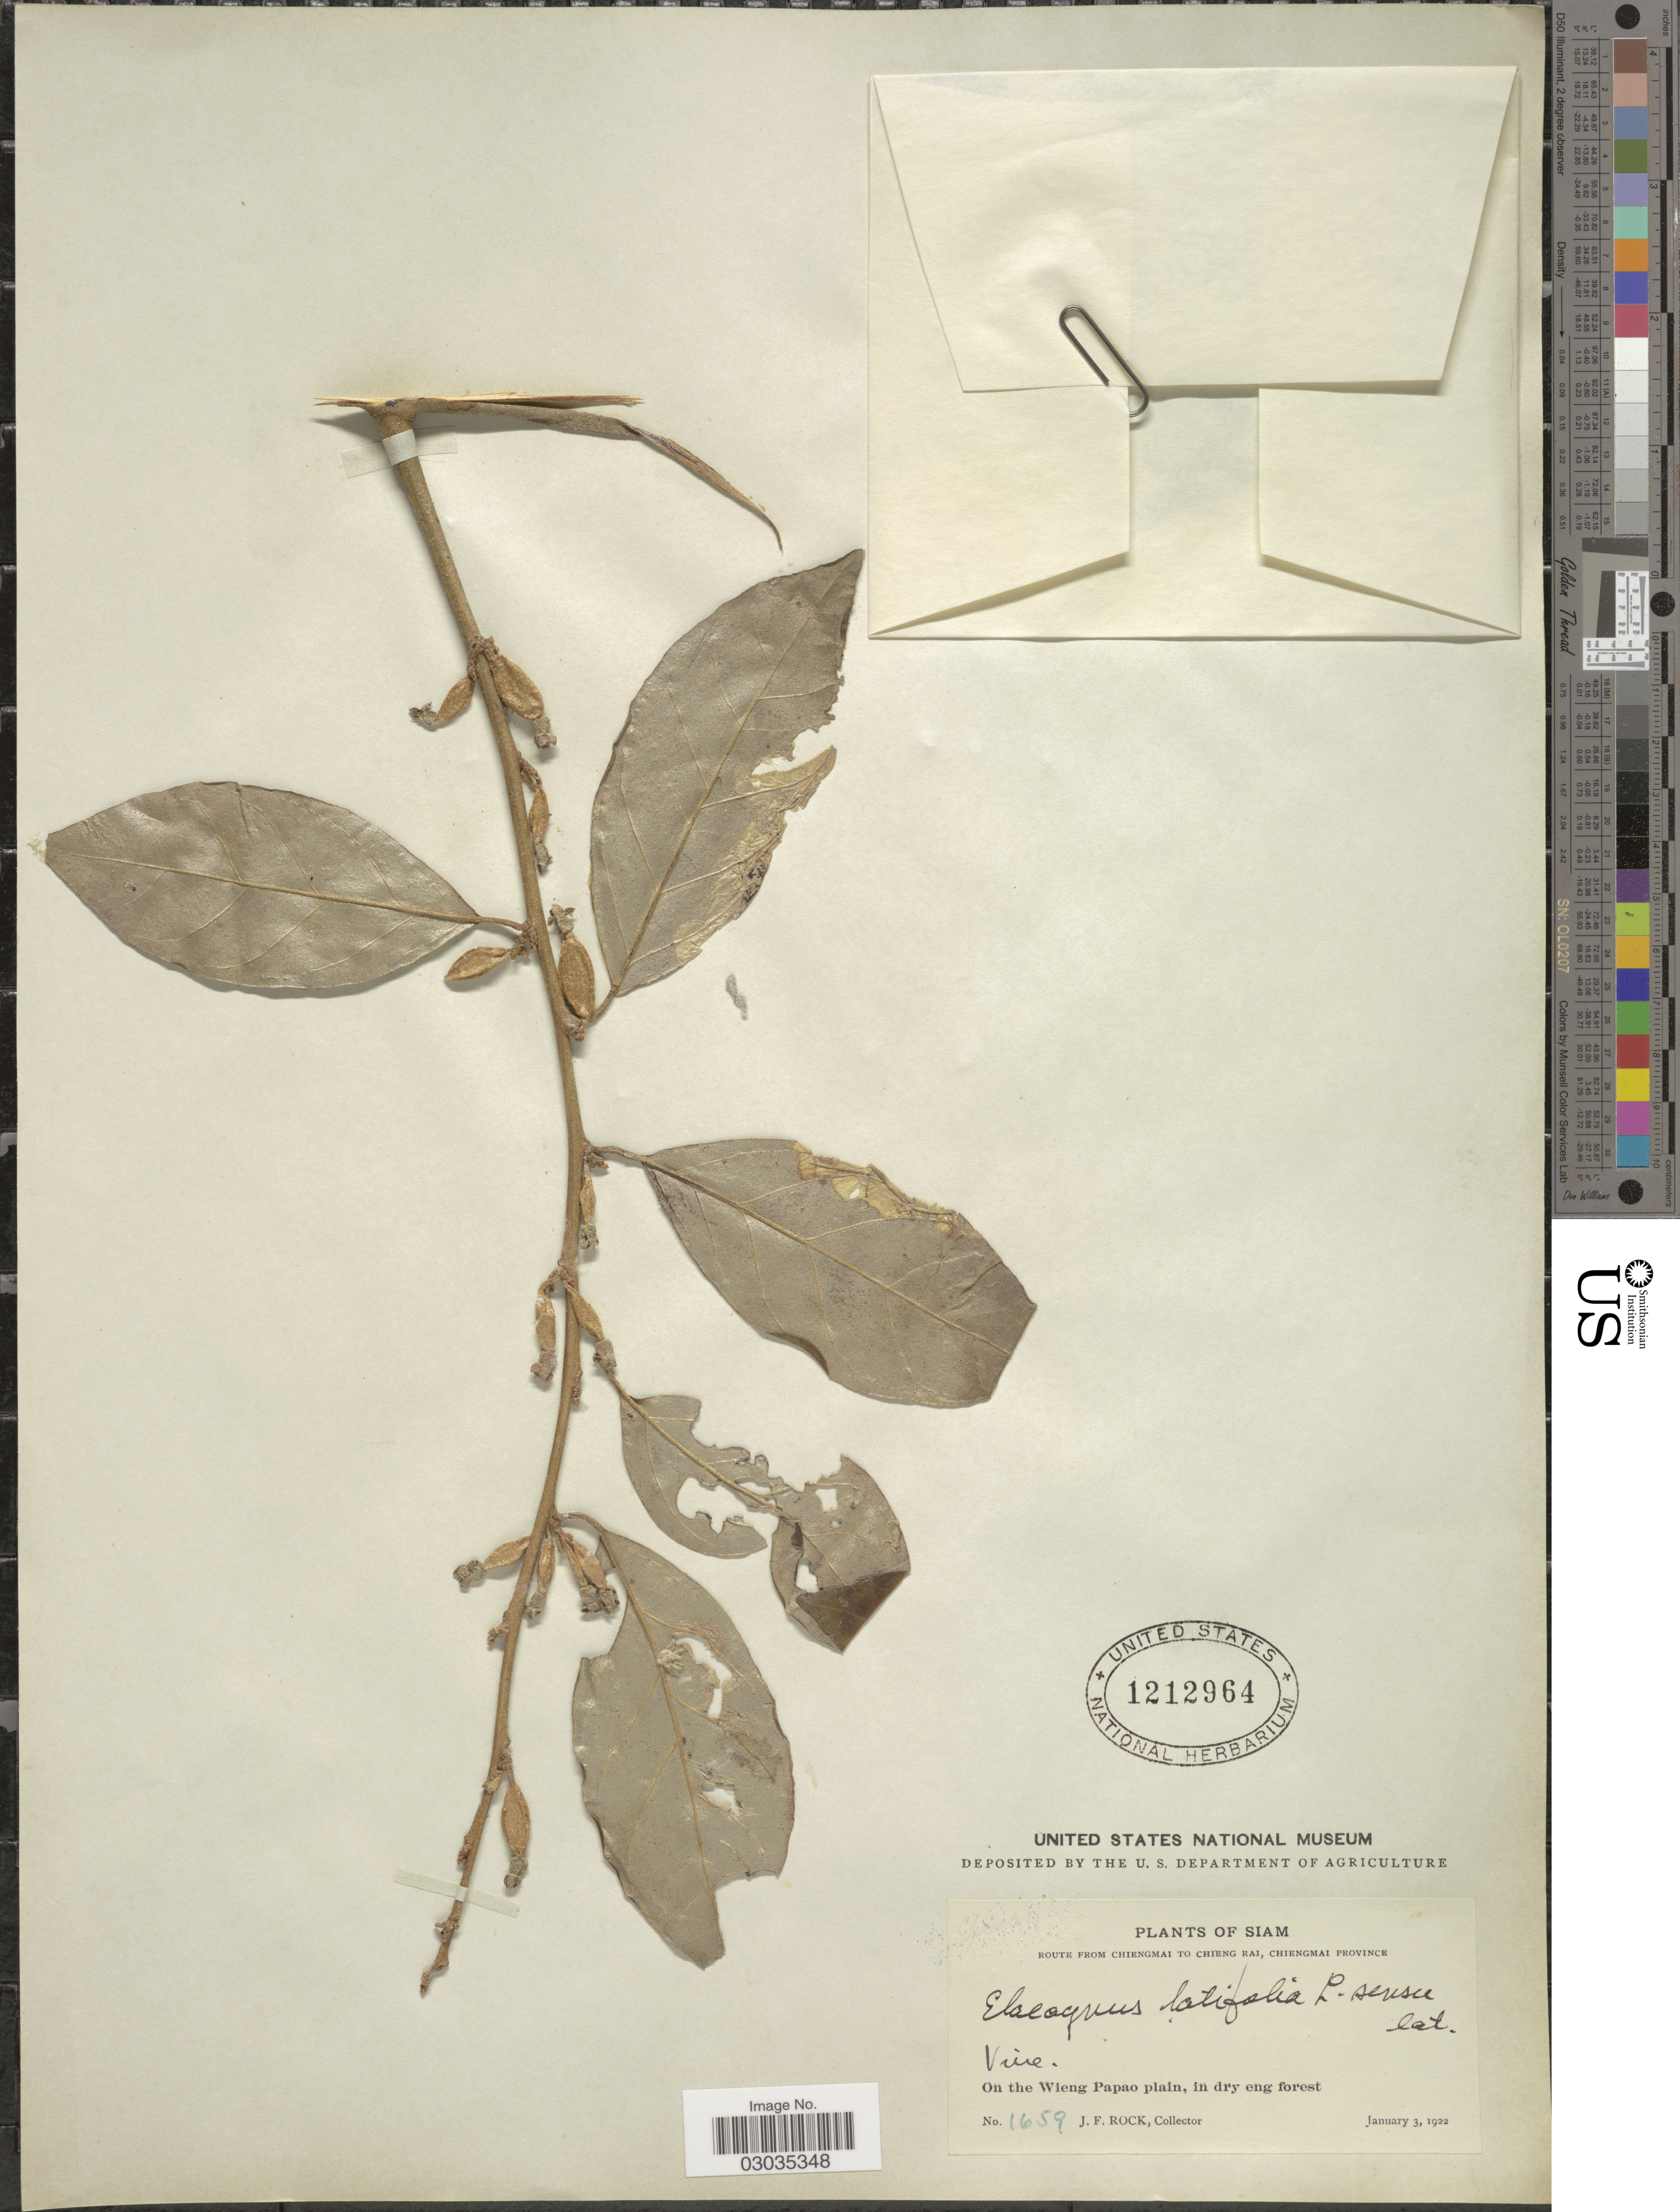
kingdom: Plantae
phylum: Tracheophyta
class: Magnoliopsida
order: Rosales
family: Elaeagnaceae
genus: Elaeagnus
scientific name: Elaeagnus conferta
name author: Roxb.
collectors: J. Rock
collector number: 1659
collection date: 1922-01-03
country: Thailand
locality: Route from Chiengmai to Chieng Rai, Chiengmai Province. Siam. On the Wieng Papao plain, in dry eng forest.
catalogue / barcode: US 1212964